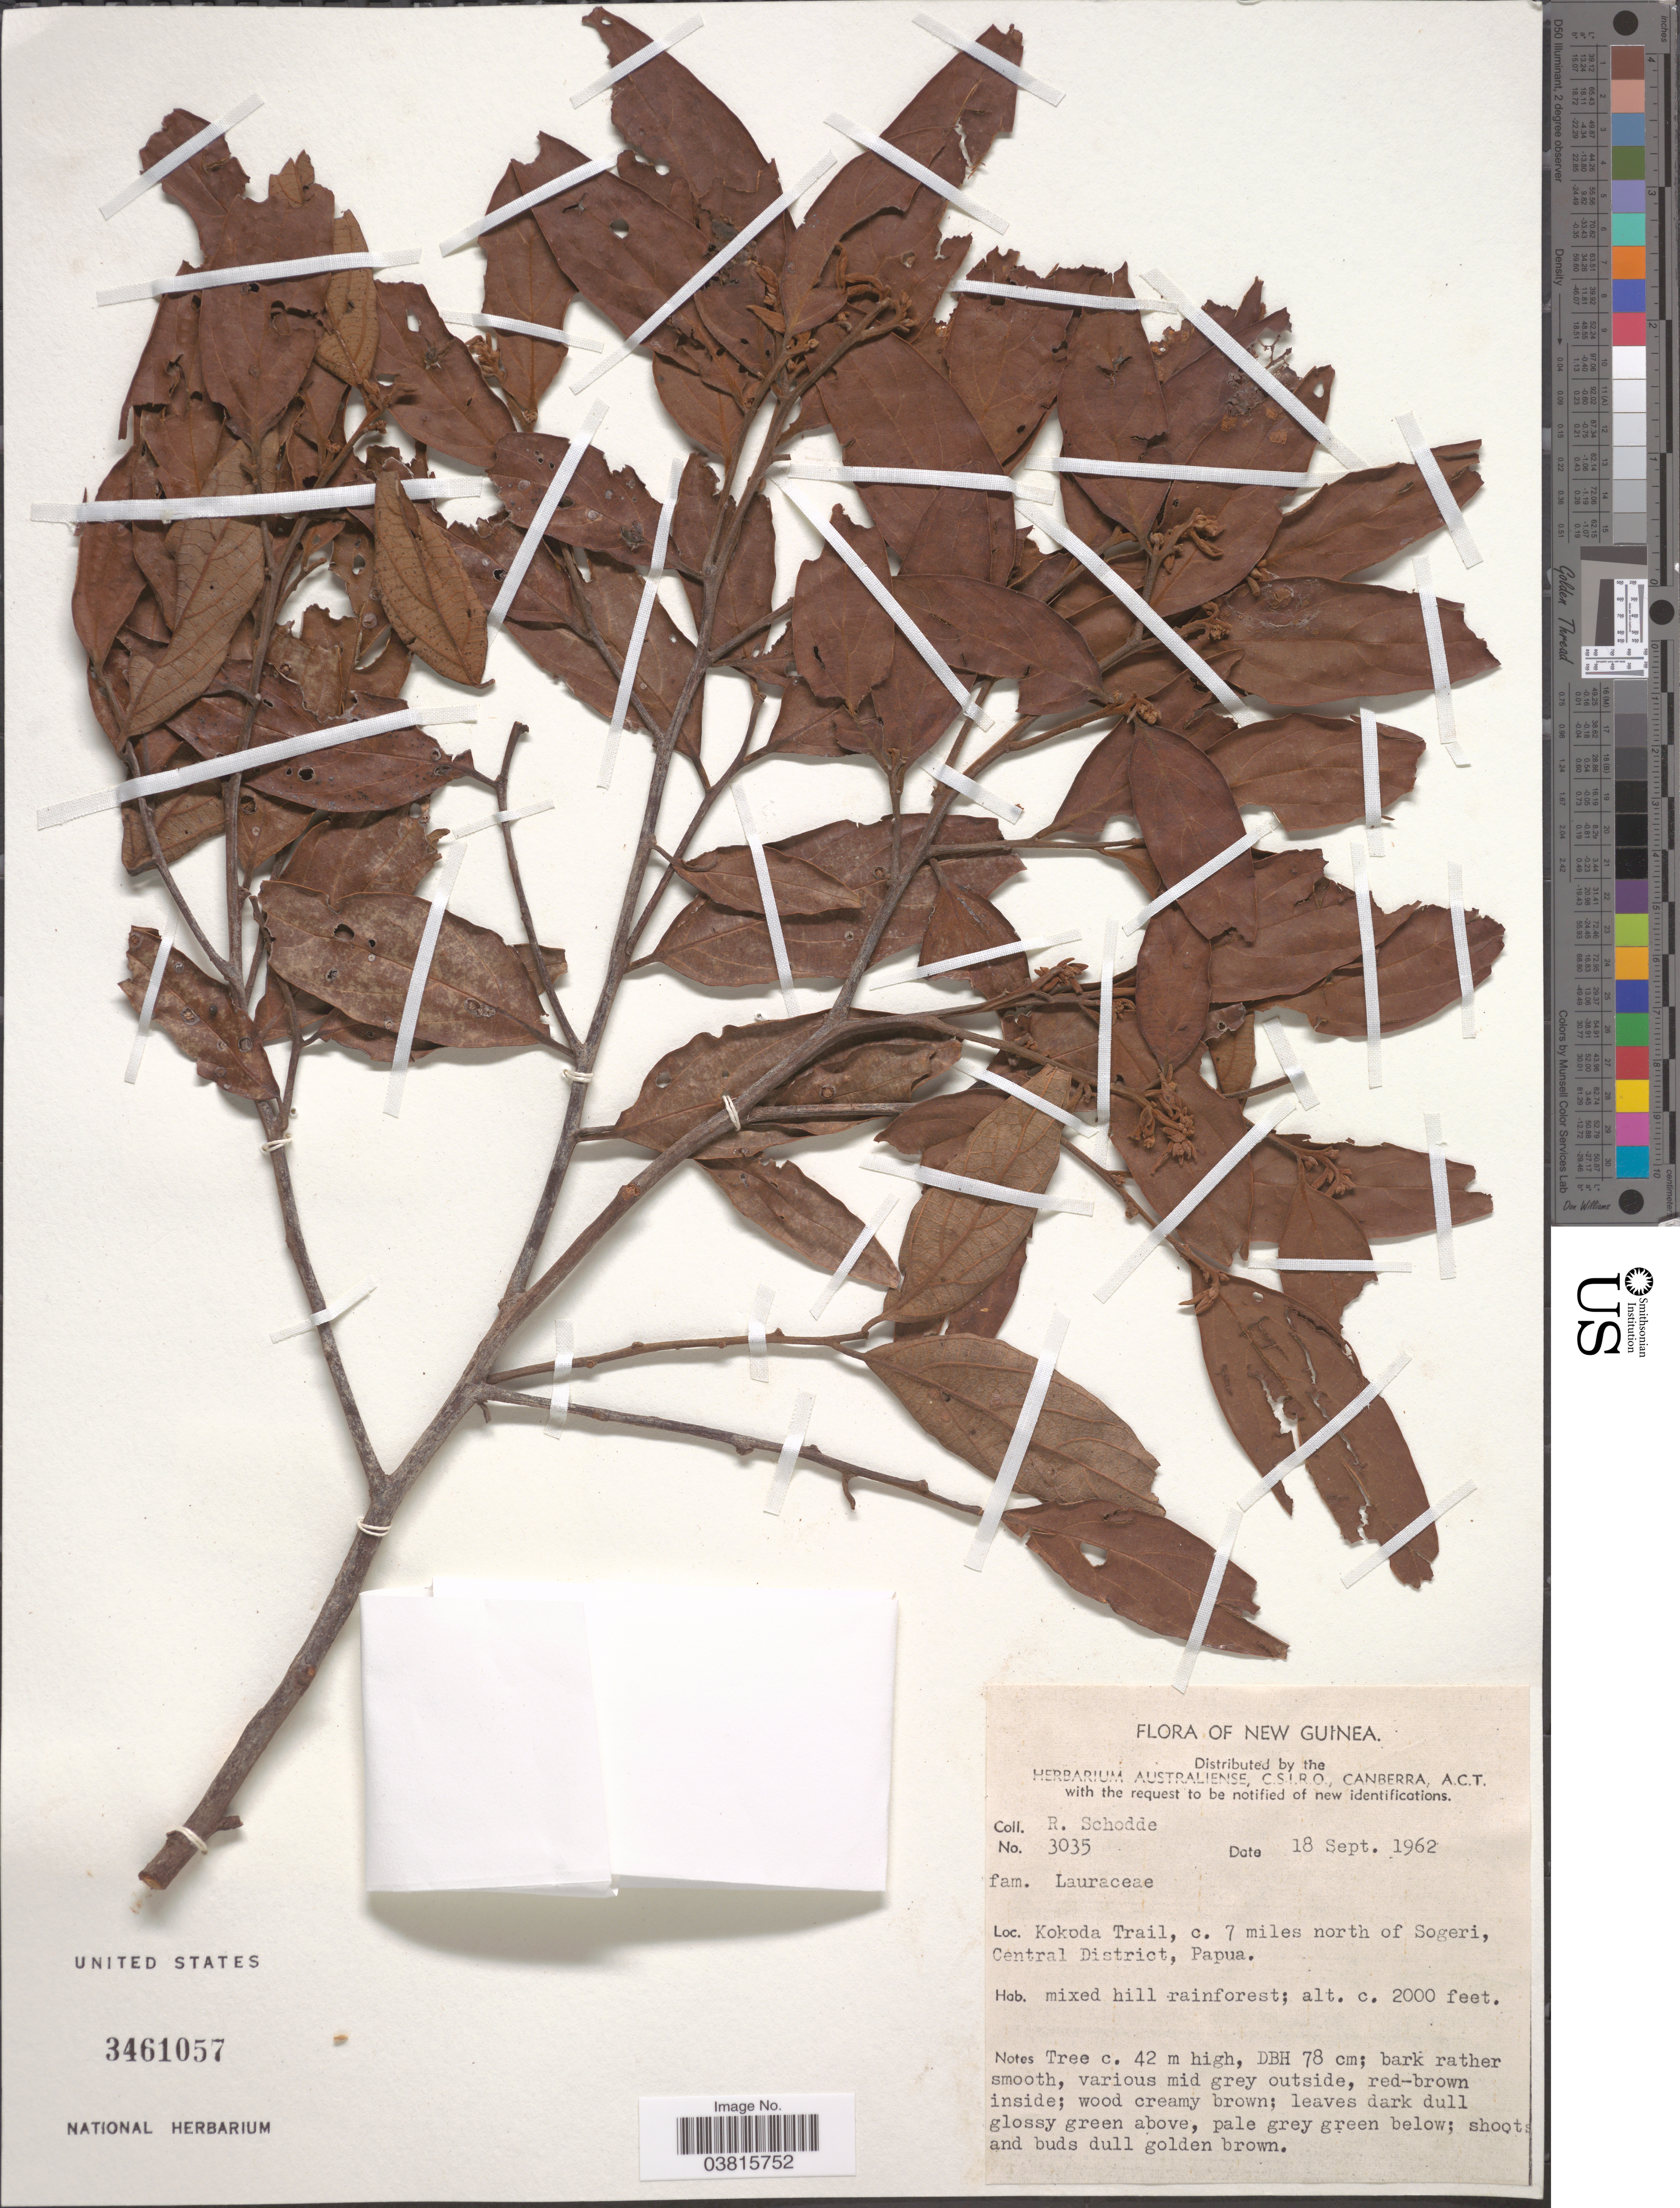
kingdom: Plantae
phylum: Tracheophyta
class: Magnoliopsida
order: Laurales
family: Lauraceae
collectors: R. Schodde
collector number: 3035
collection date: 1962-09-18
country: Papua New Guinea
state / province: Central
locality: New Guinea. Kokoda Trail, c. 7 miles north of Sogeri, Central District, Papua. Mixed hill rainforest.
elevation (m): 610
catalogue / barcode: US 3461057